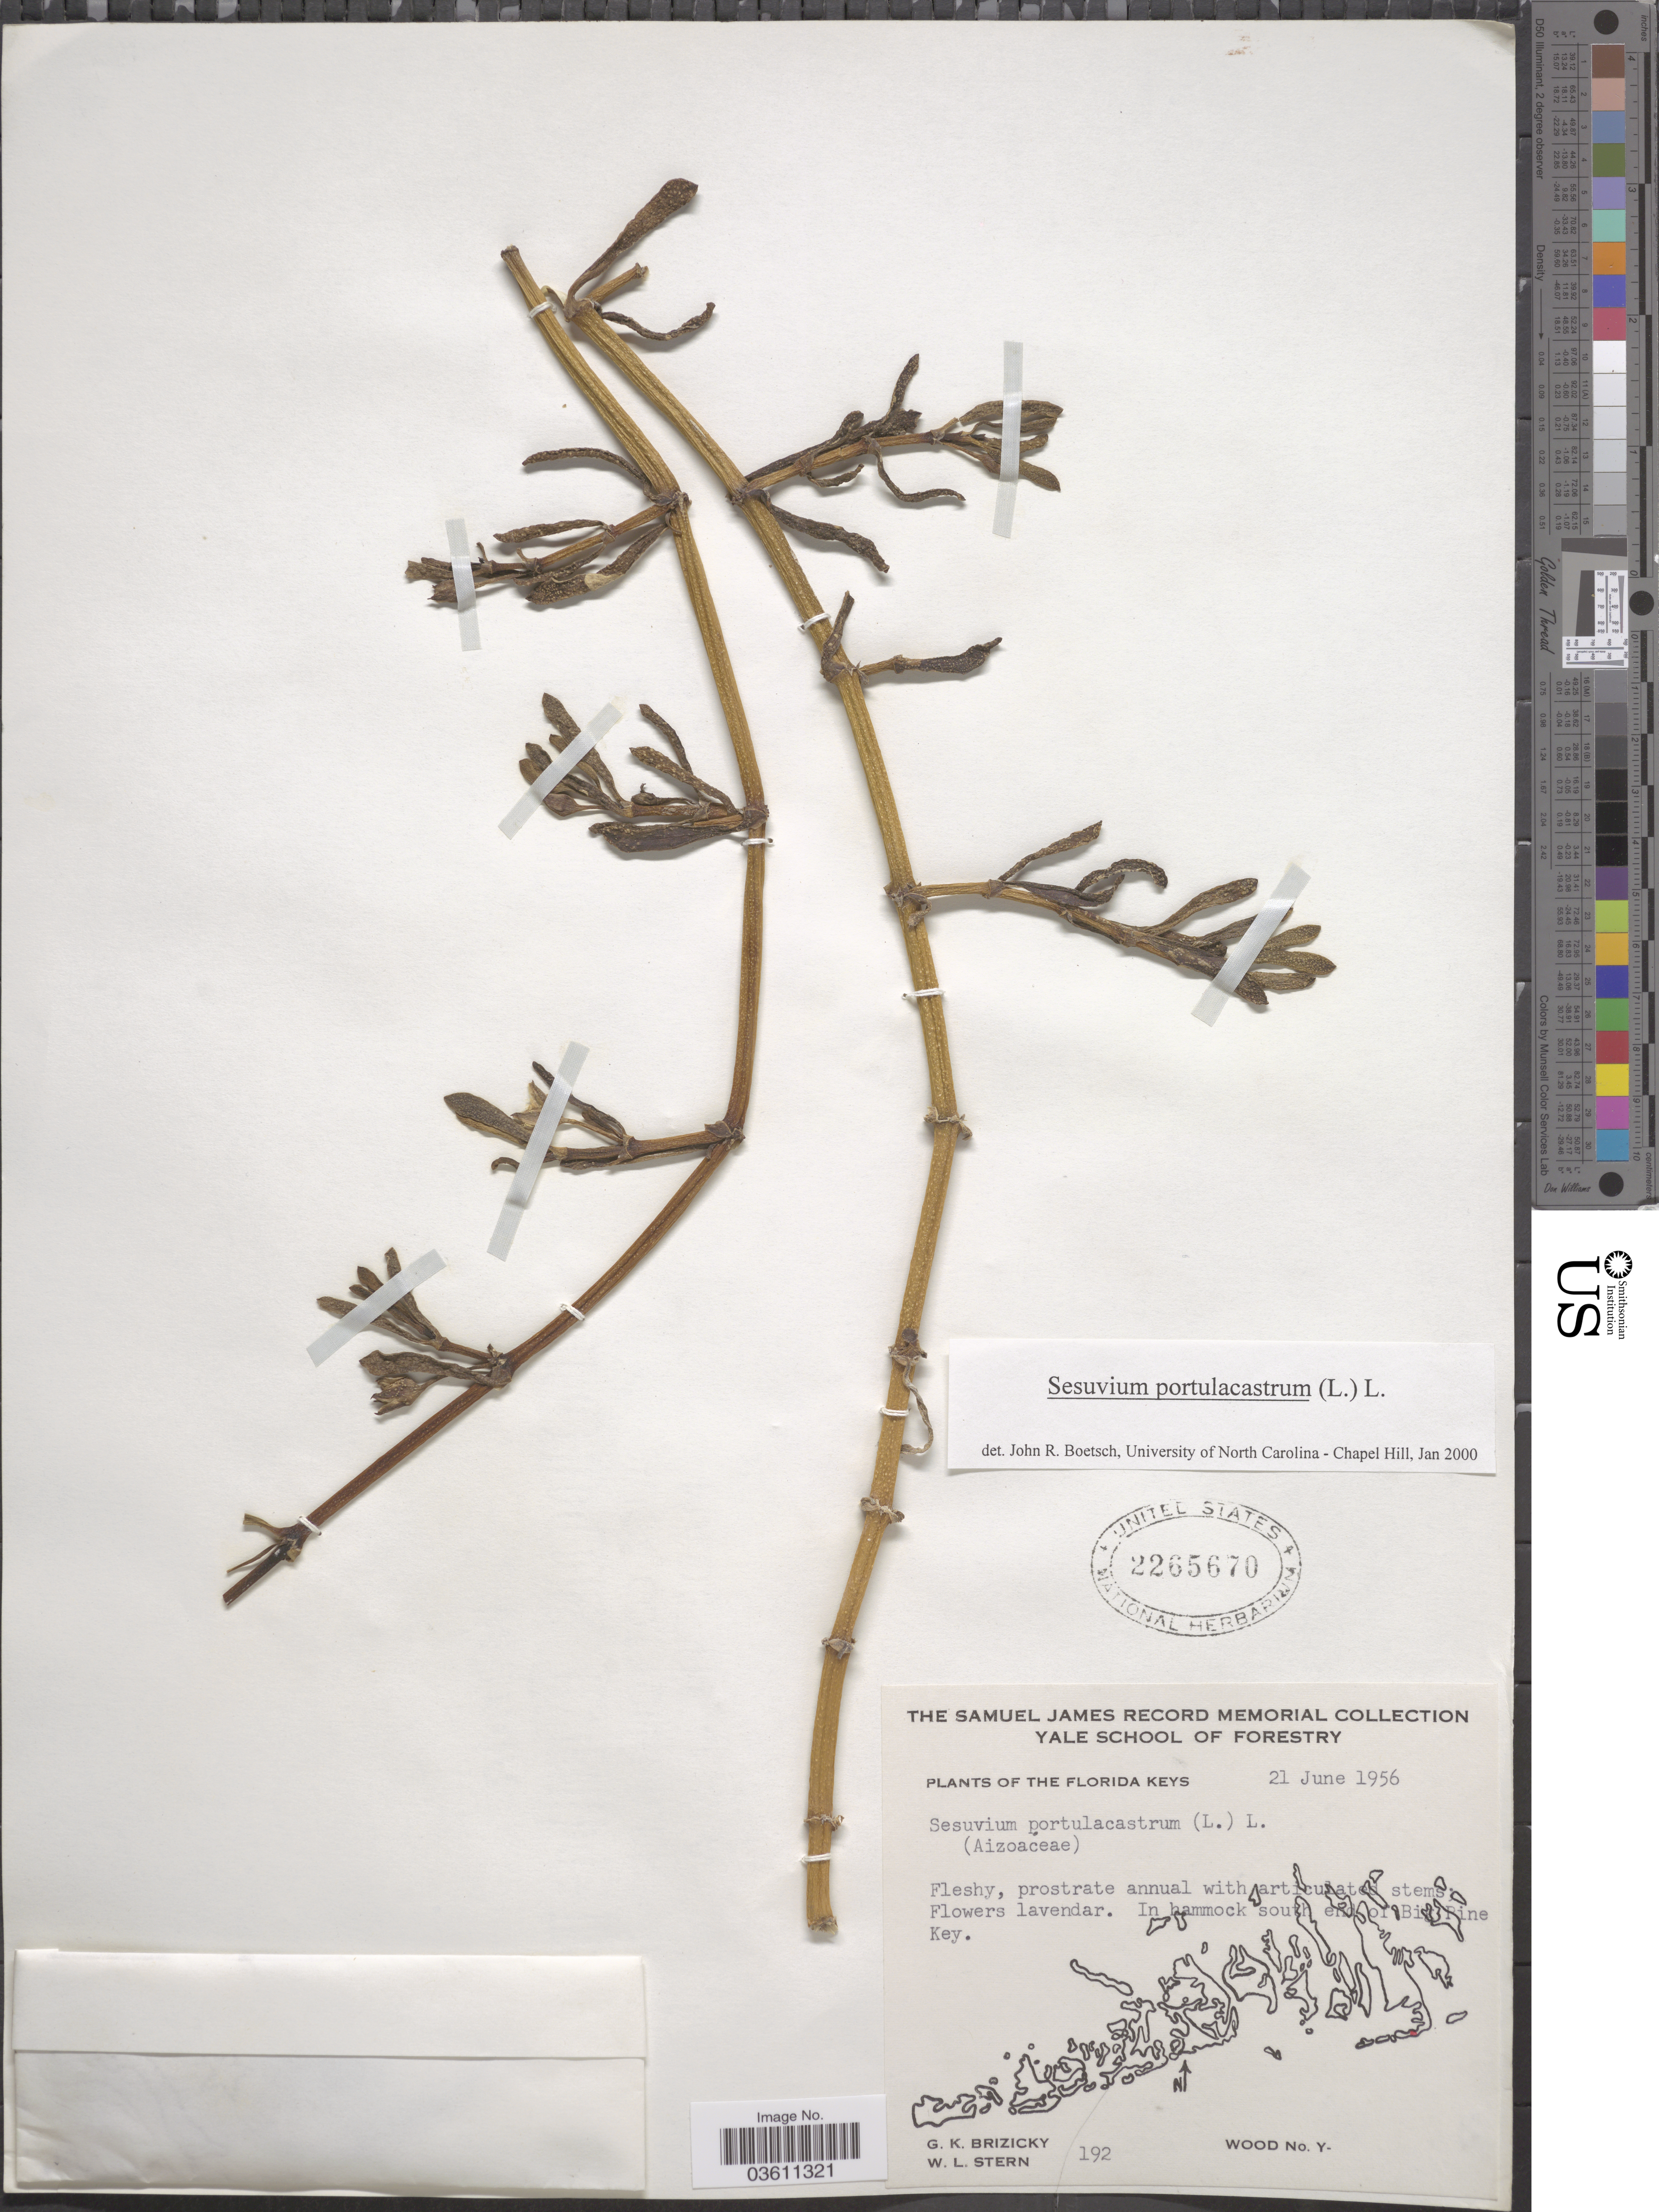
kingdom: Plantae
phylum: Tracheophyta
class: Magnoliopsida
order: Caryophyllales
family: Aizoaceae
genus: Sesuvium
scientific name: Sesuvium portulacastrum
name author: (L.) L.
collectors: G. K. Brizicky & W. L. Stern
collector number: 192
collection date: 1956-06-21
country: United States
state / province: Florida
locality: In hammock south end of Big Pine Key.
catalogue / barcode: US 2265670